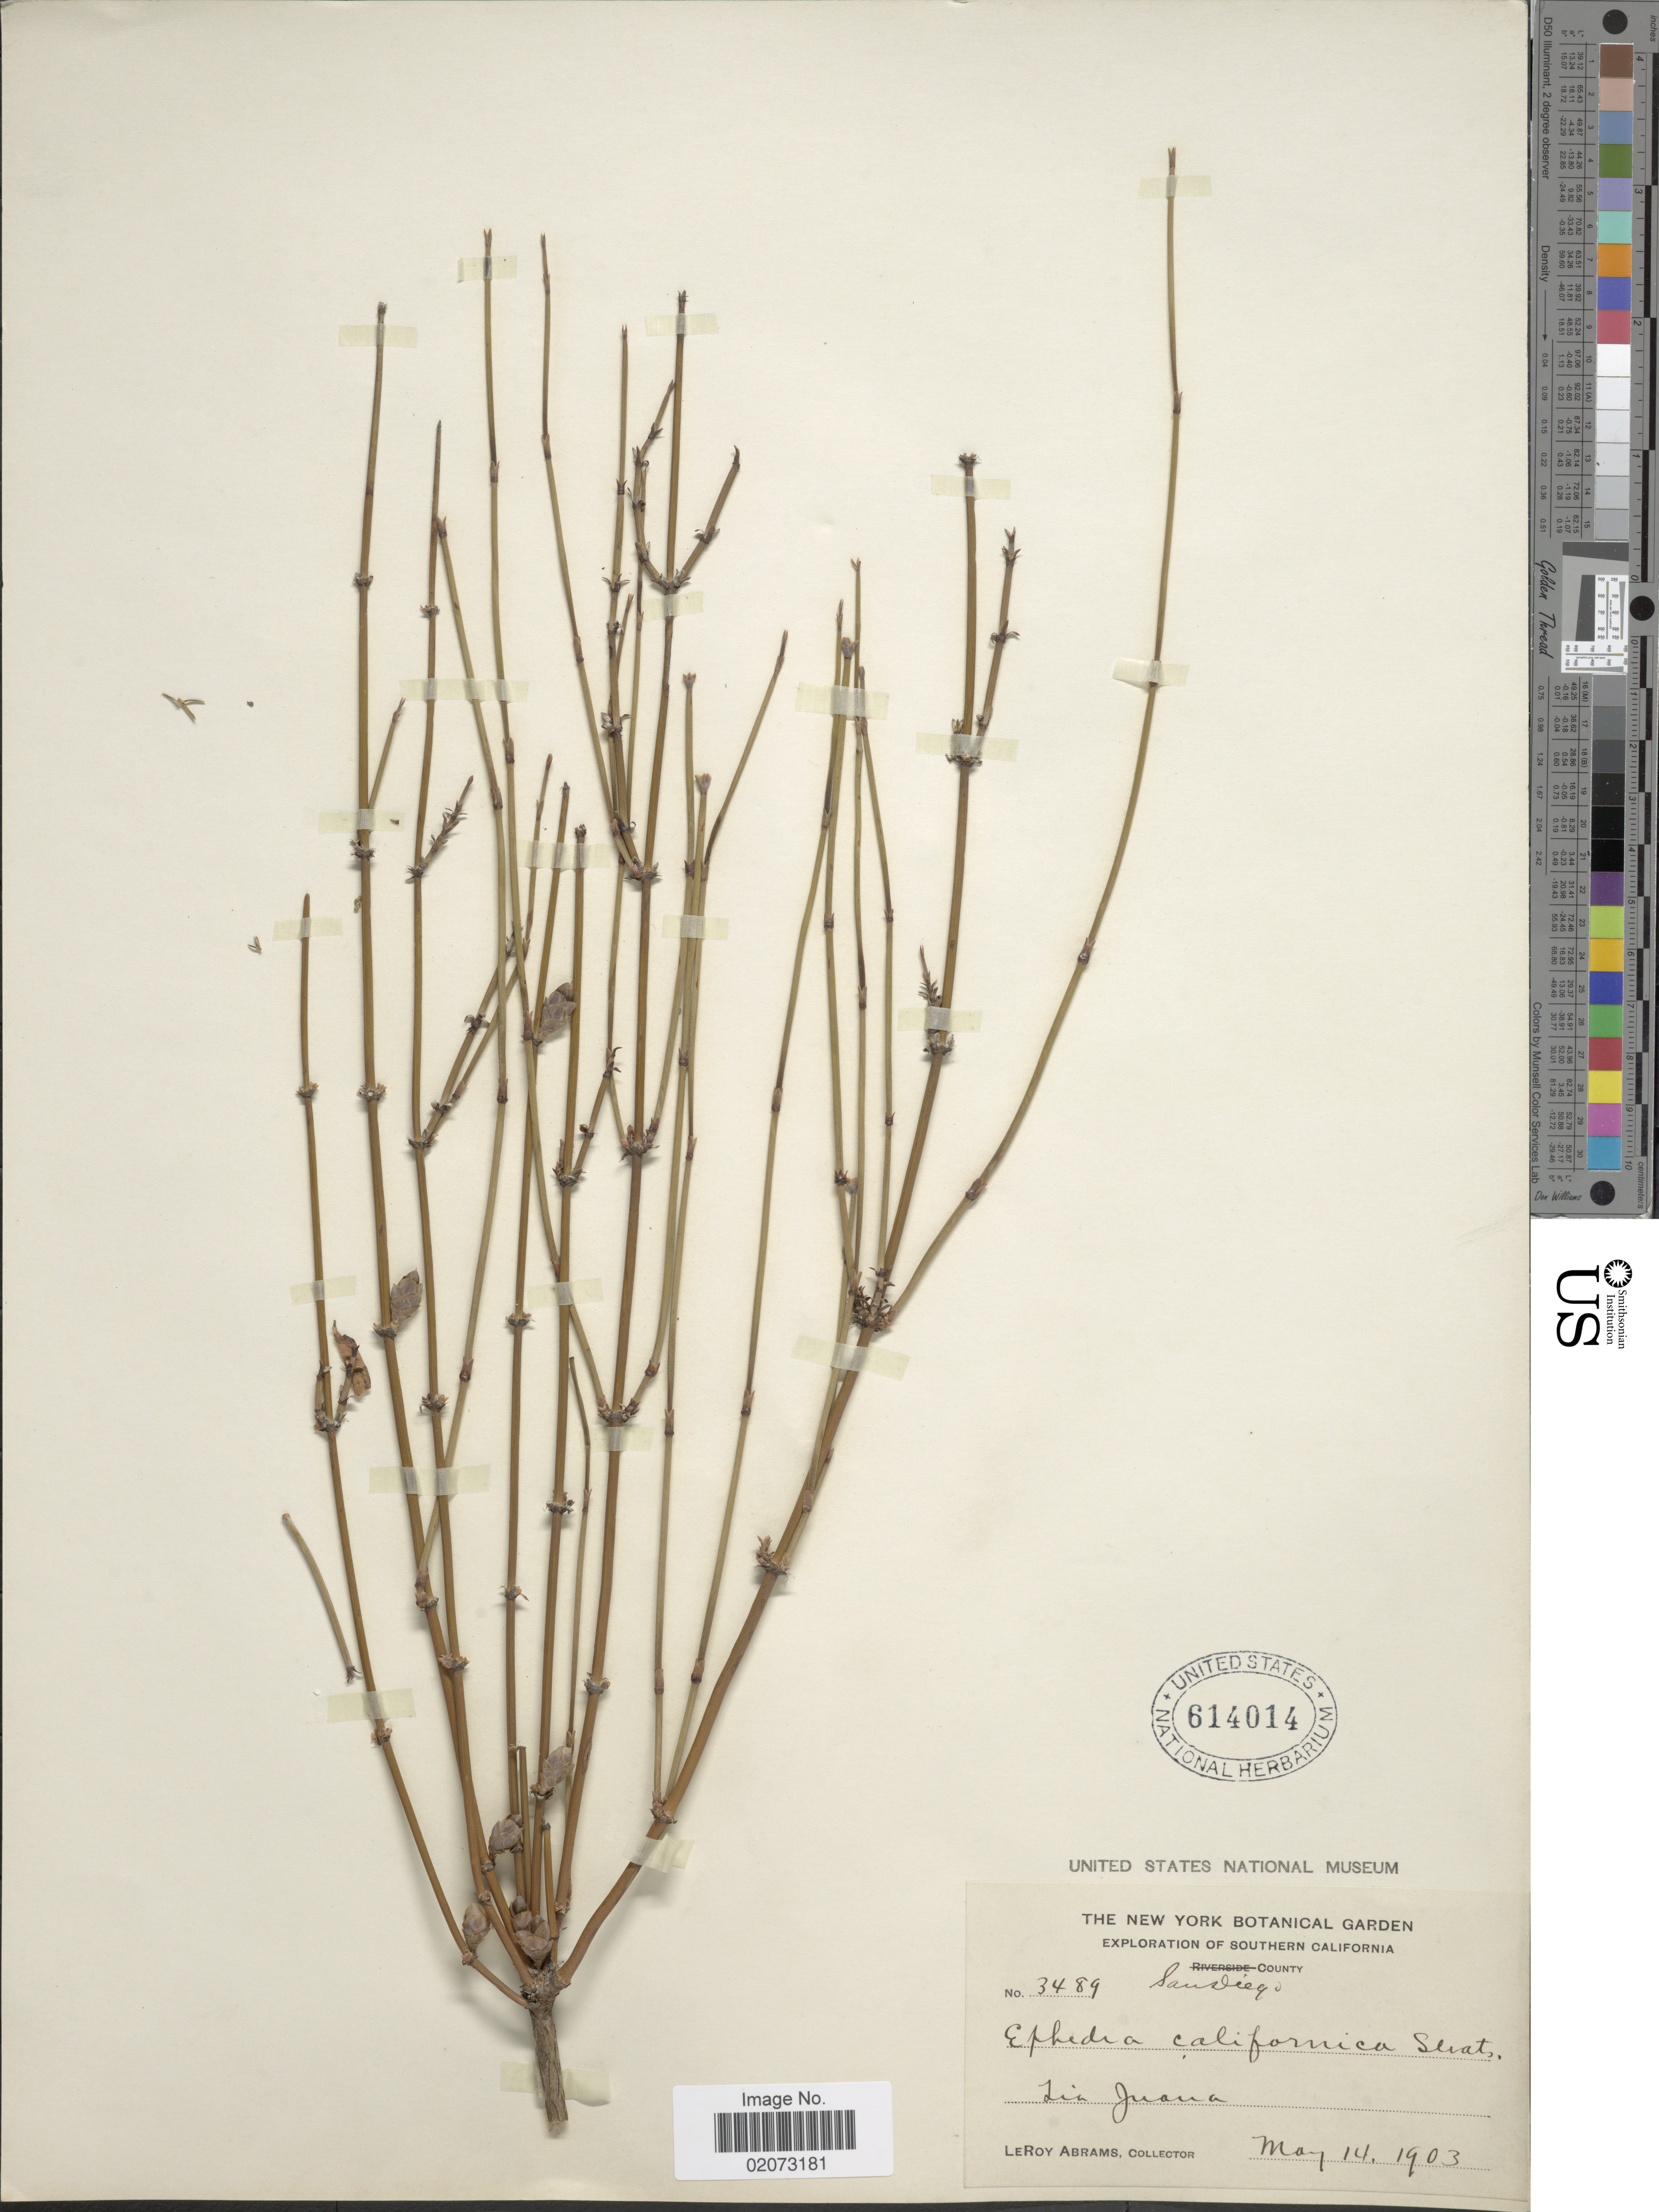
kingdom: Plantae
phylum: Tracheophyta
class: Gnetopsida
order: Ephedrales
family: Ephedraceae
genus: Ephedra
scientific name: Ephedra californica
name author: S. Watson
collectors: L. Abrams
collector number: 3489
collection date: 1903-05-14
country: United States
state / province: California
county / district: San Diego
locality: Southern California. San Diego County. Tia Juana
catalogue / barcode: US 614014